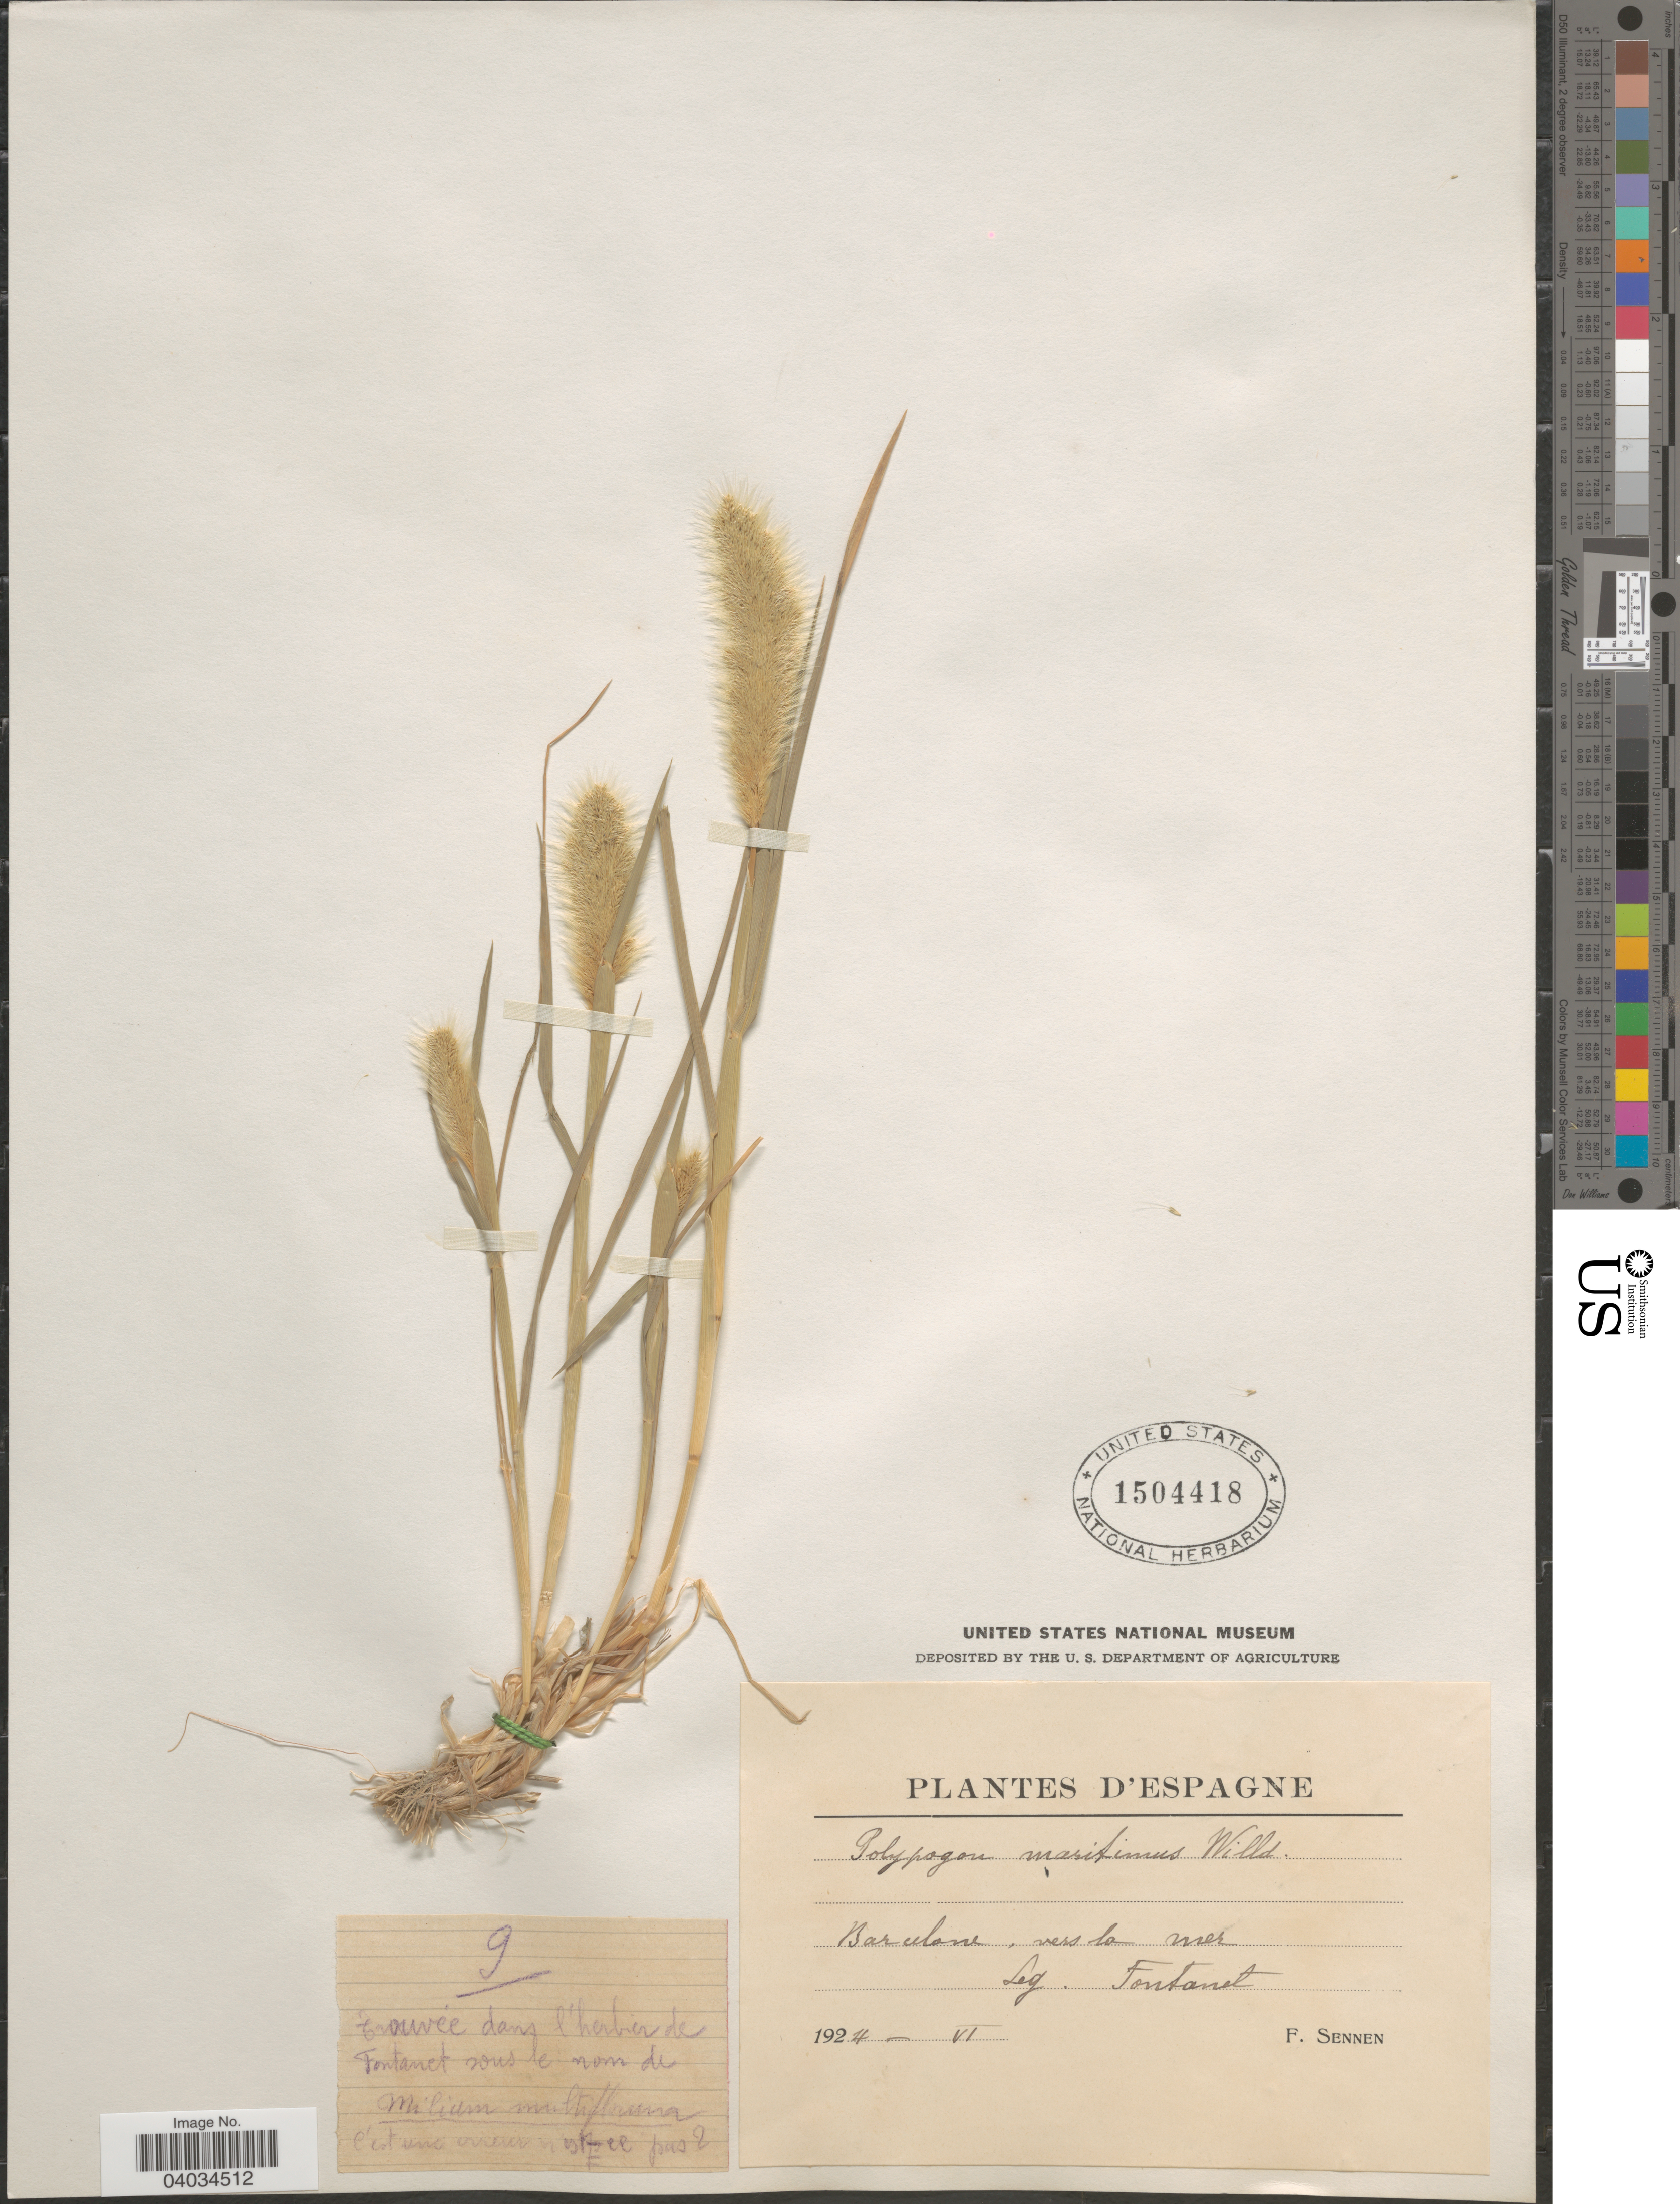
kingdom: Plantae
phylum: Tracheophyta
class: Liliopsida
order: Poales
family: Poaceae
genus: Polypogon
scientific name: Polypogon monspeliensis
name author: (L.) Desf.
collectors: Fontanet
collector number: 9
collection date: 1924-06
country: Spain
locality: Espagne. Barcelone, vers la mer.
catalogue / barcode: US 1504418